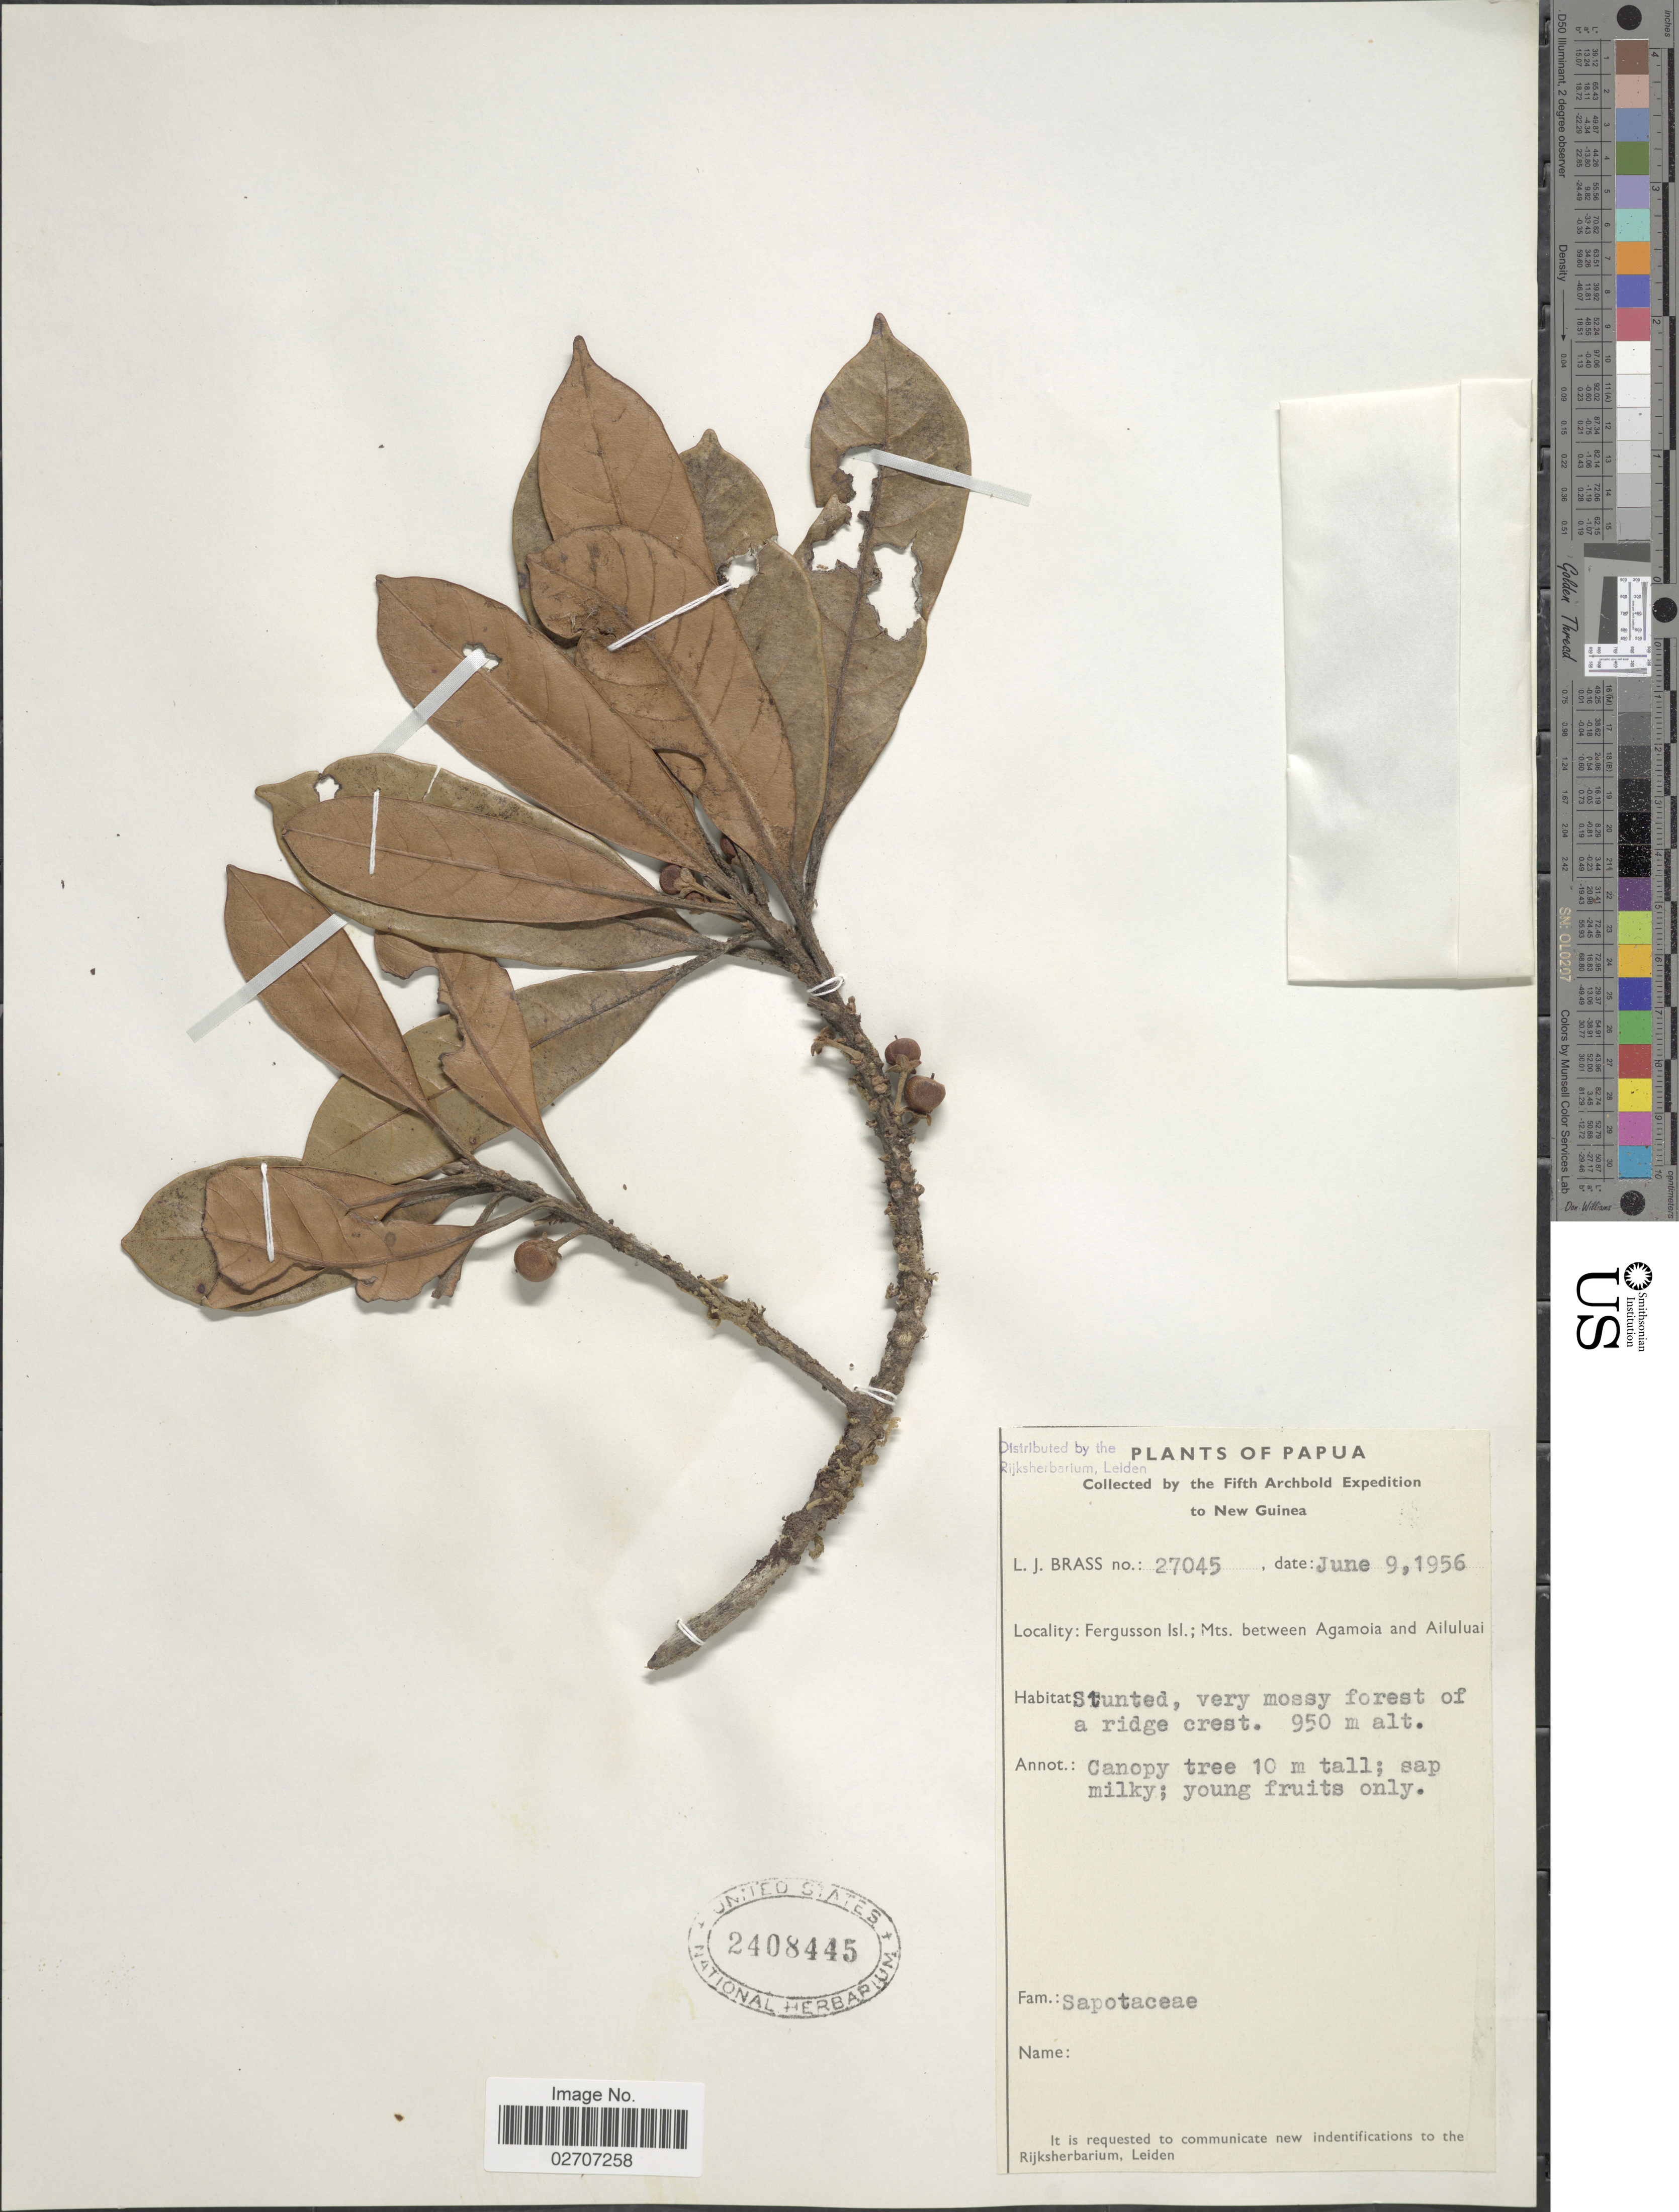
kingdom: Plantae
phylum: Tracheophyta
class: Magnoliopsida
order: Ericales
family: Sapotaceae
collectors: L. J. Brass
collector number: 27045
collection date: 1956-06-09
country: Papua New Guinea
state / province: Milne Bay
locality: Papua, Fergusson Isl., Mts. between Agamoia and Ailuluai.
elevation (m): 950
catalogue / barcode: US 2408445